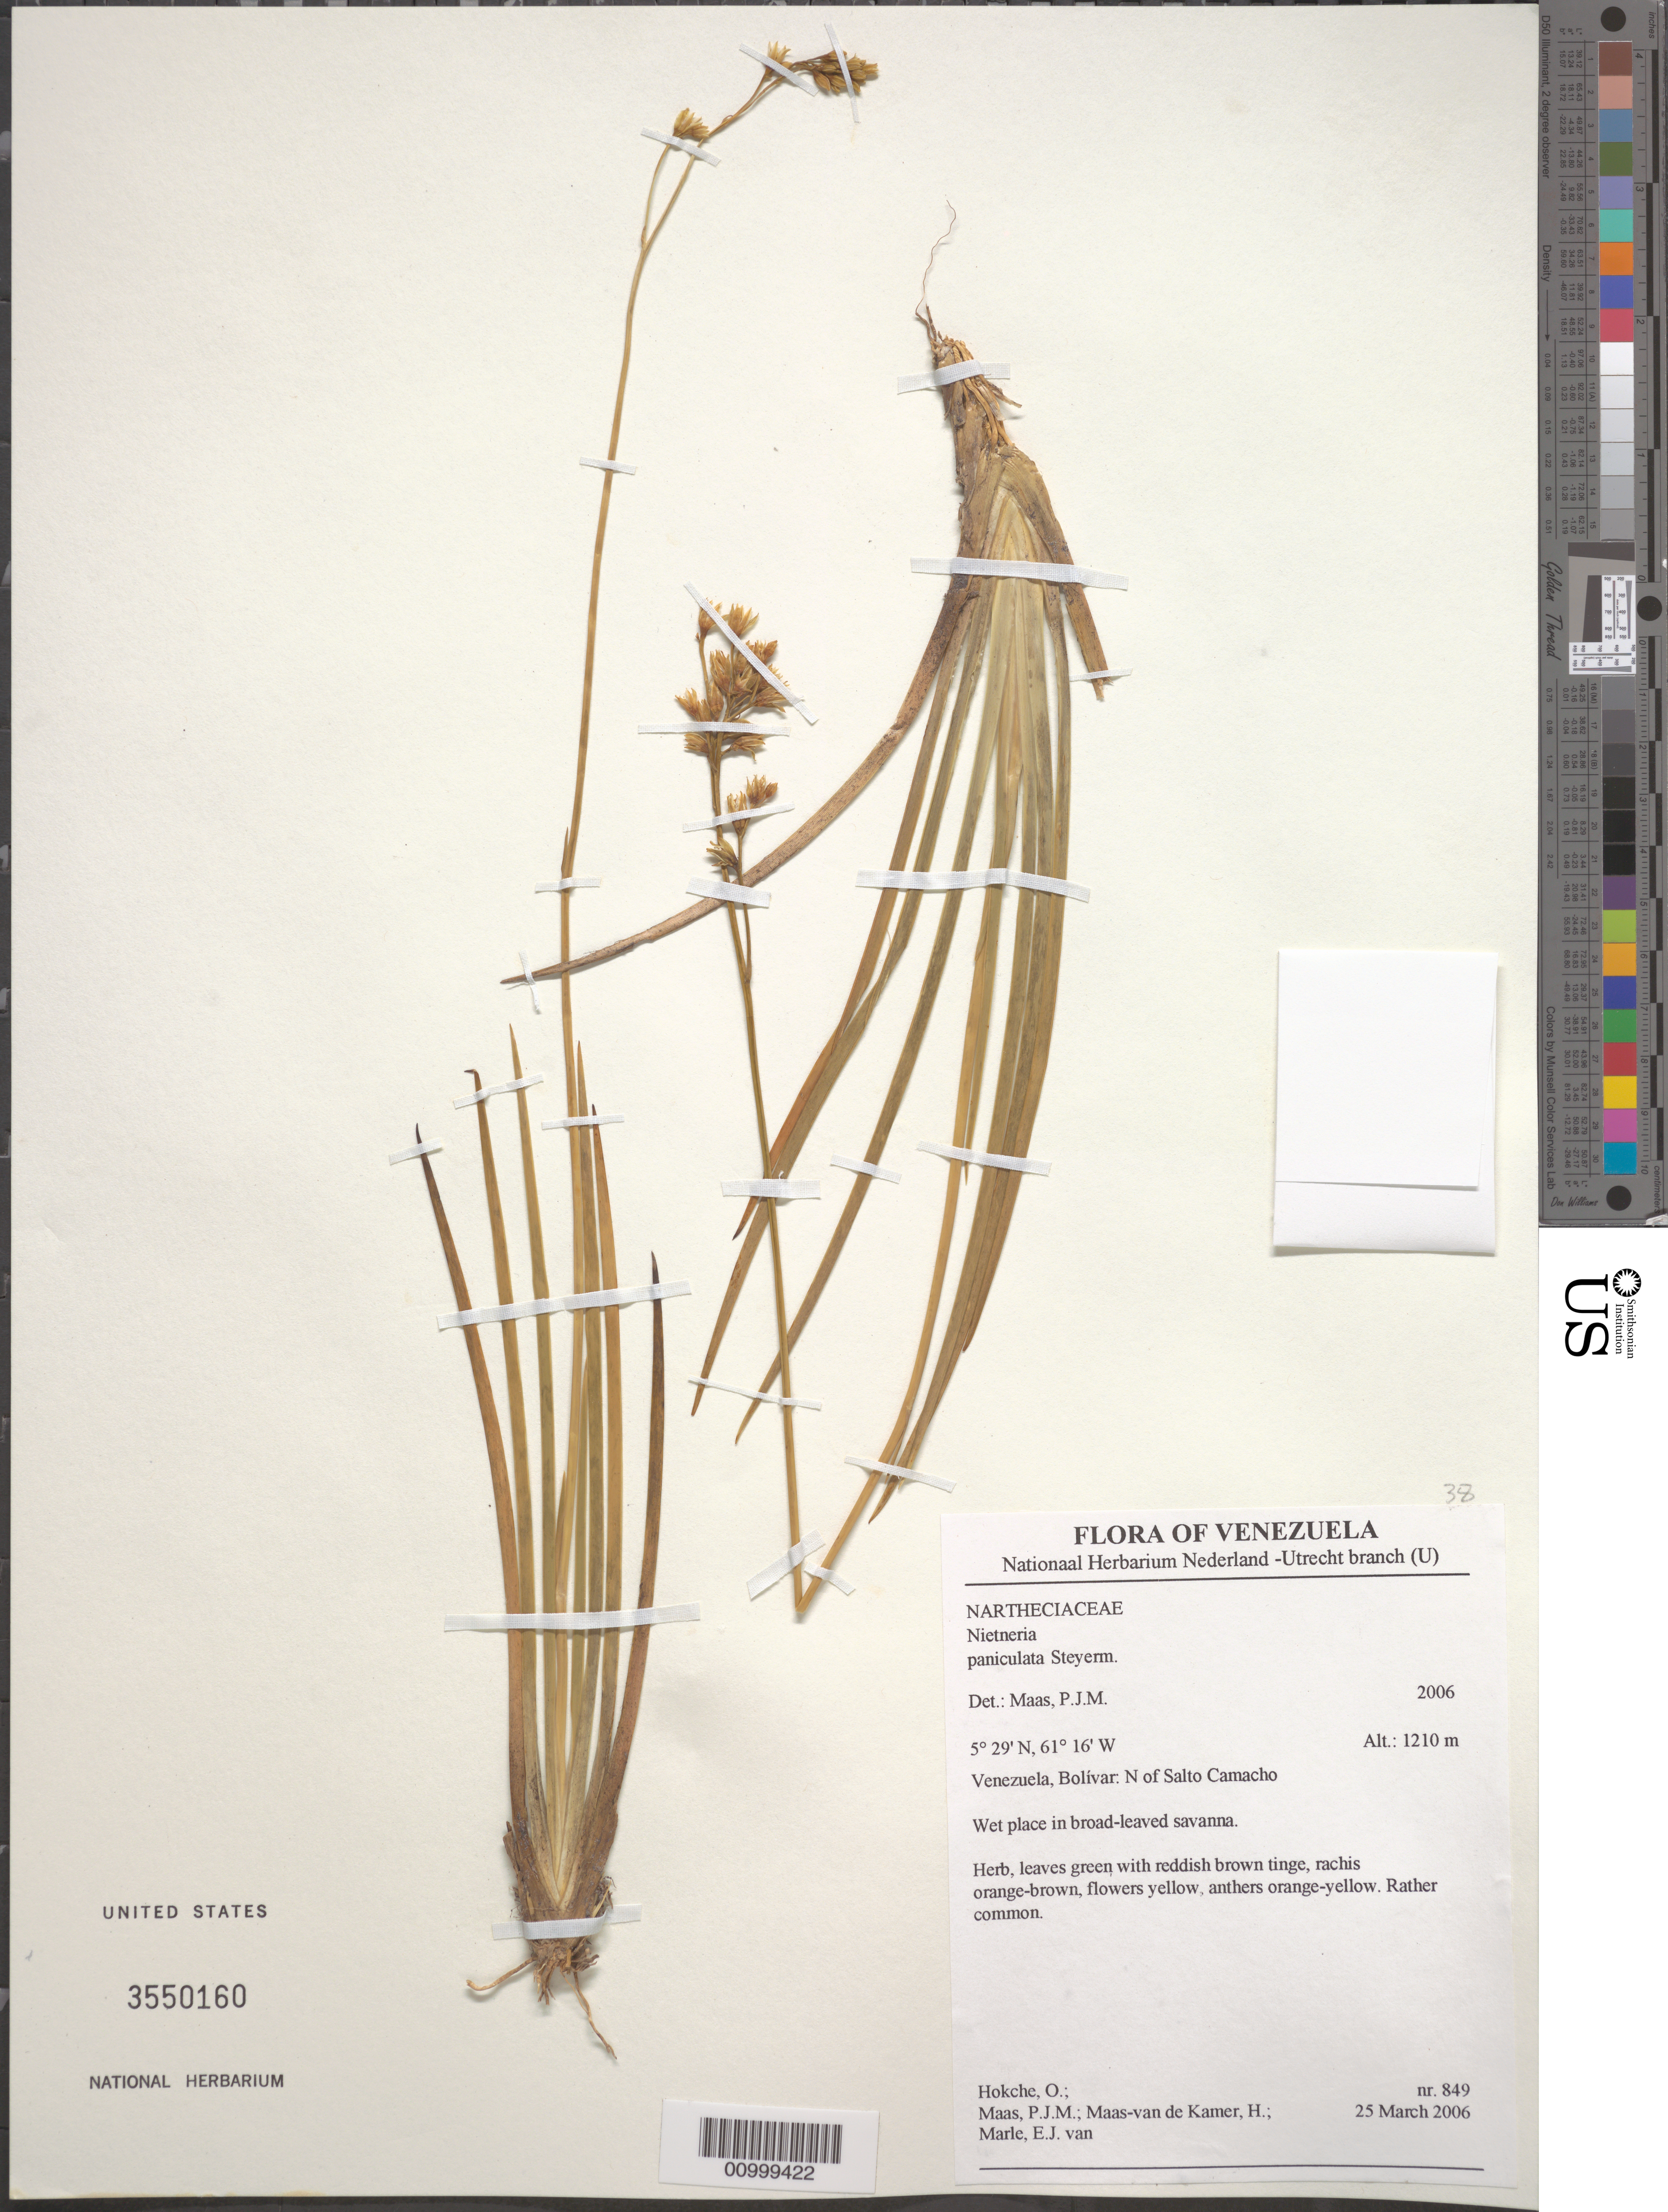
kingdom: Plantae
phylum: Tracheophyta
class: Liliopsida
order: Dioscoreales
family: Nartheciaceae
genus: Nietneria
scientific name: Nietneria paniculata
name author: Steyerm.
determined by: Maas, Paul J. M.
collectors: O. Hokche, P. Maas & E. Marle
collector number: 849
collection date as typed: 25-Mar-06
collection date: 2006-03-25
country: Venezuela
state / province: Bolívar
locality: North of Salto Camacho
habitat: Wet place in broad-leaved savanna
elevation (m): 1210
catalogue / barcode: US 3550160